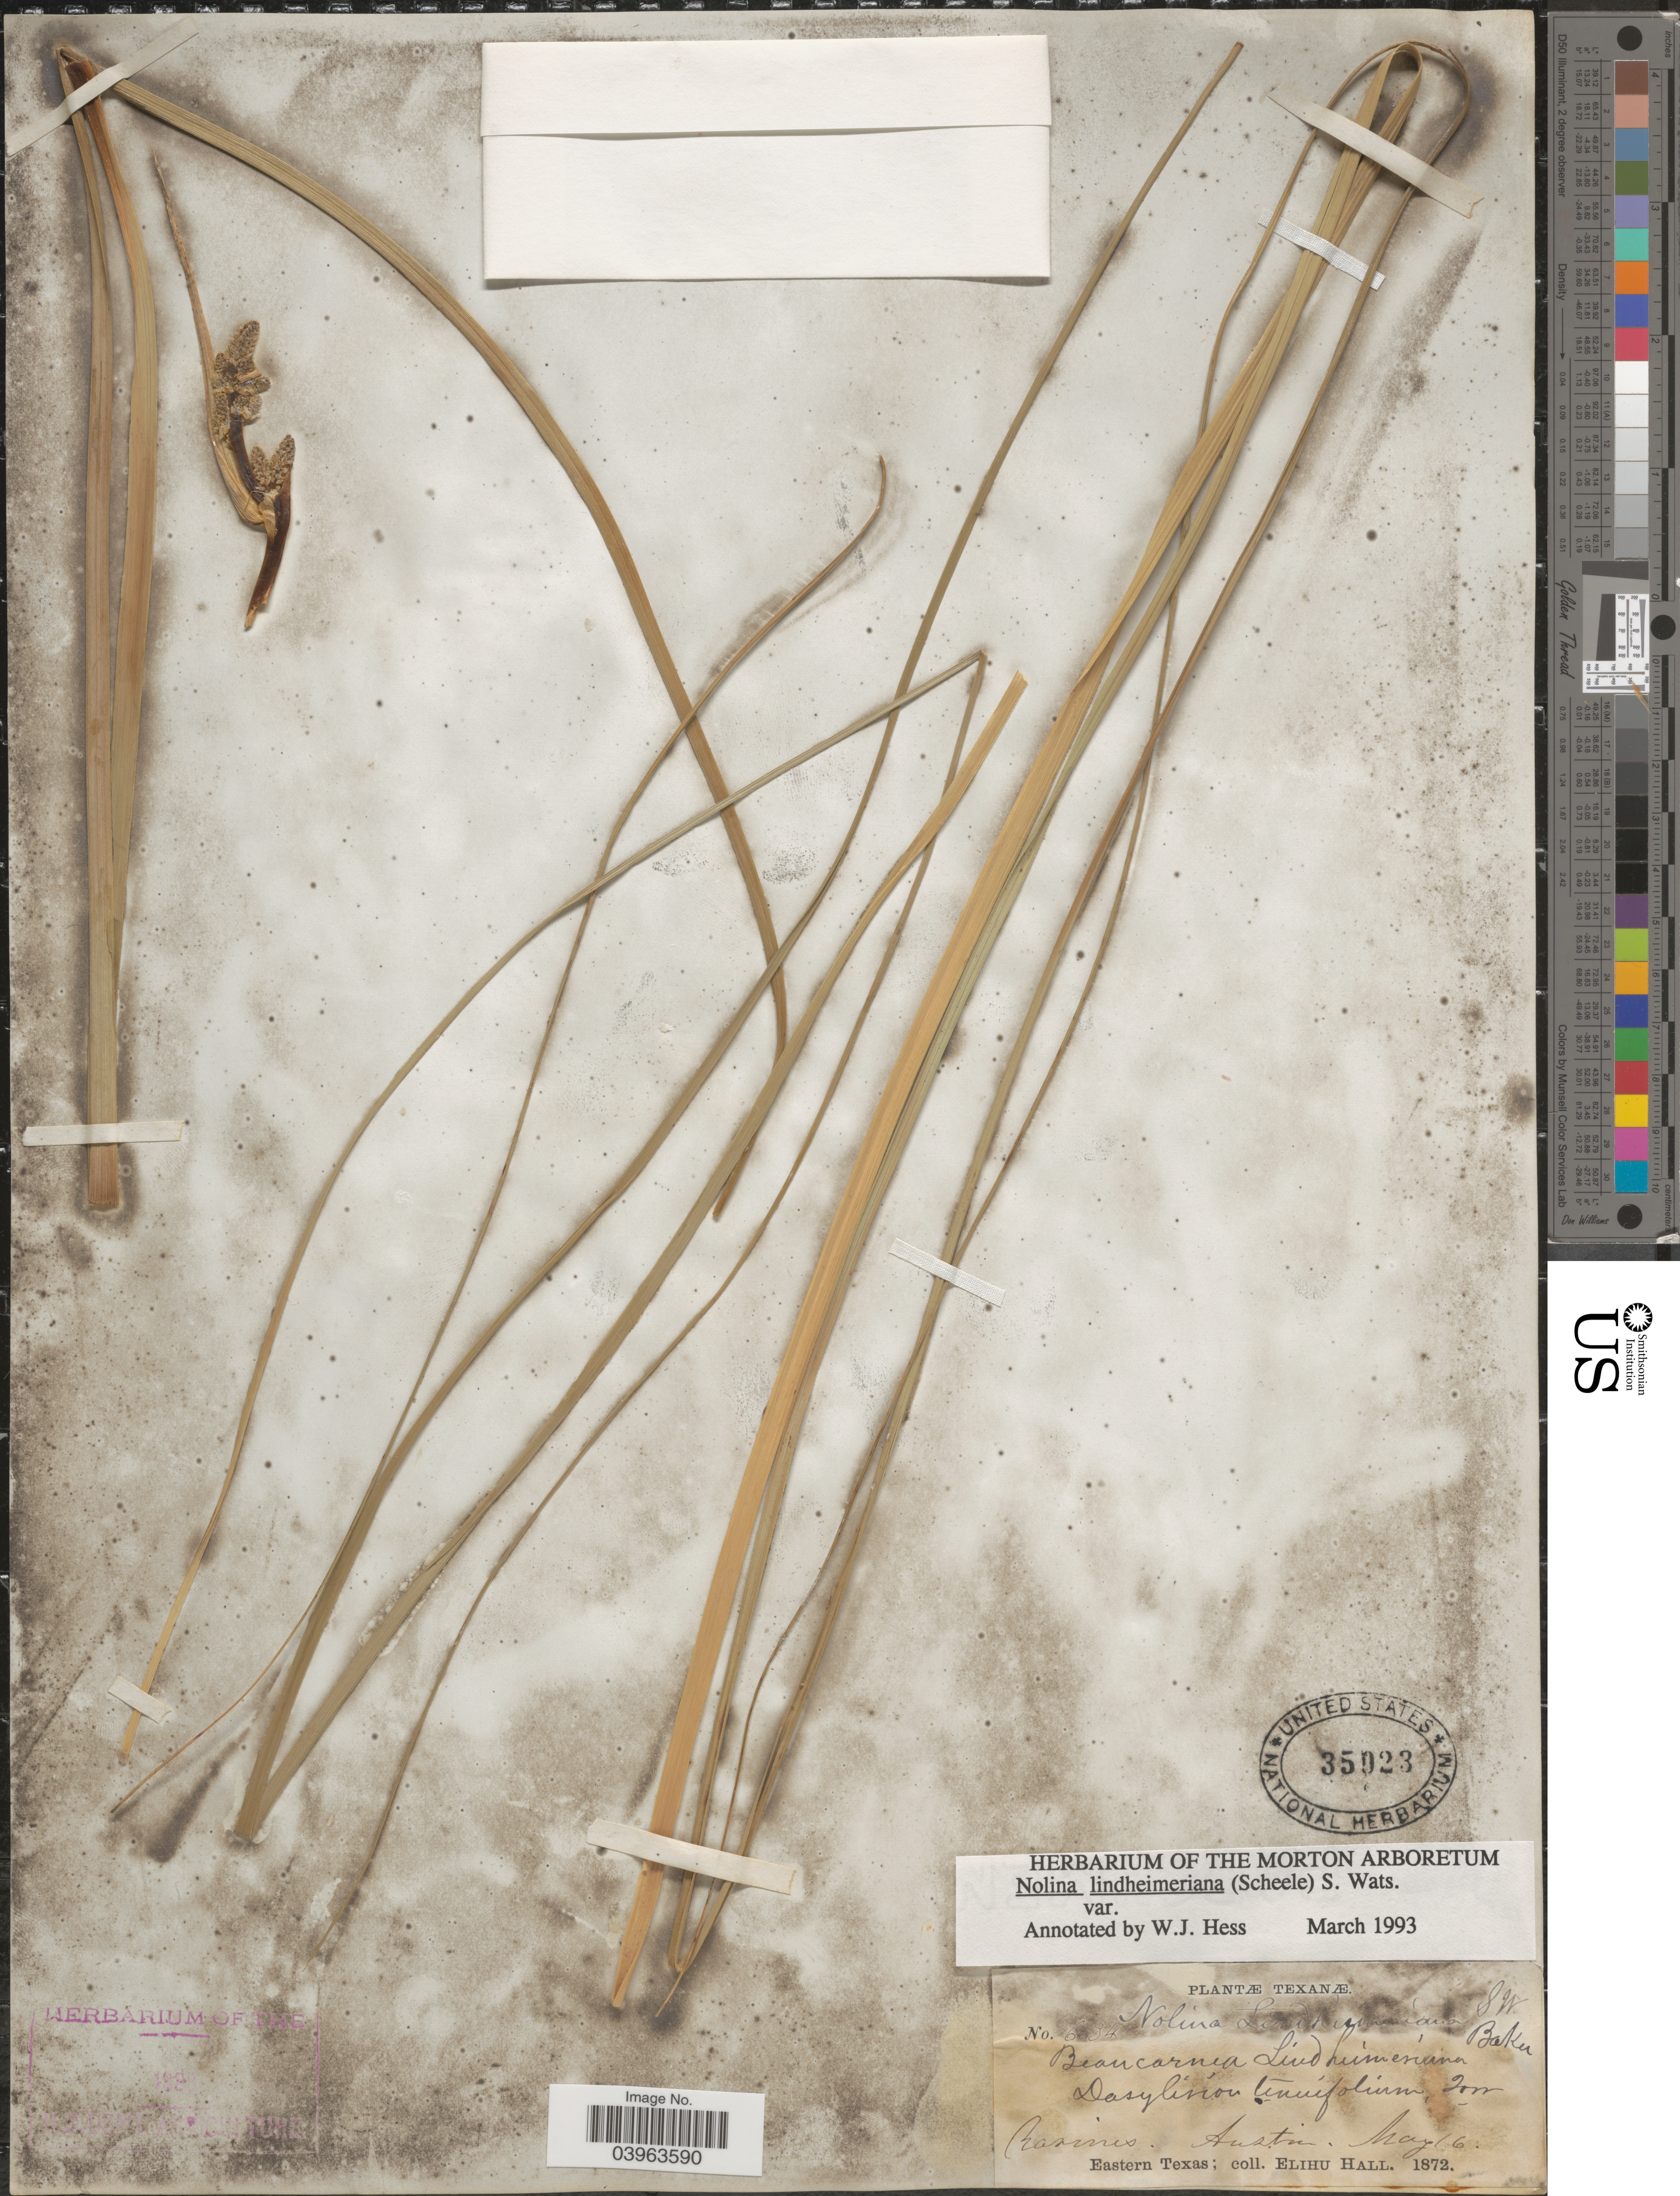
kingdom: Plantae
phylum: Tracheophyta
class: Liliopsida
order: Asparagales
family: Asparagaceae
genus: Nolina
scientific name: Nolina lindheimeriana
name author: (Scheele) S. Watson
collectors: E. Hall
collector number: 634*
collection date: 1872-05-16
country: United States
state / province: Texas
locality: Ravines. Austin.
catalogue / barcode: US 35023